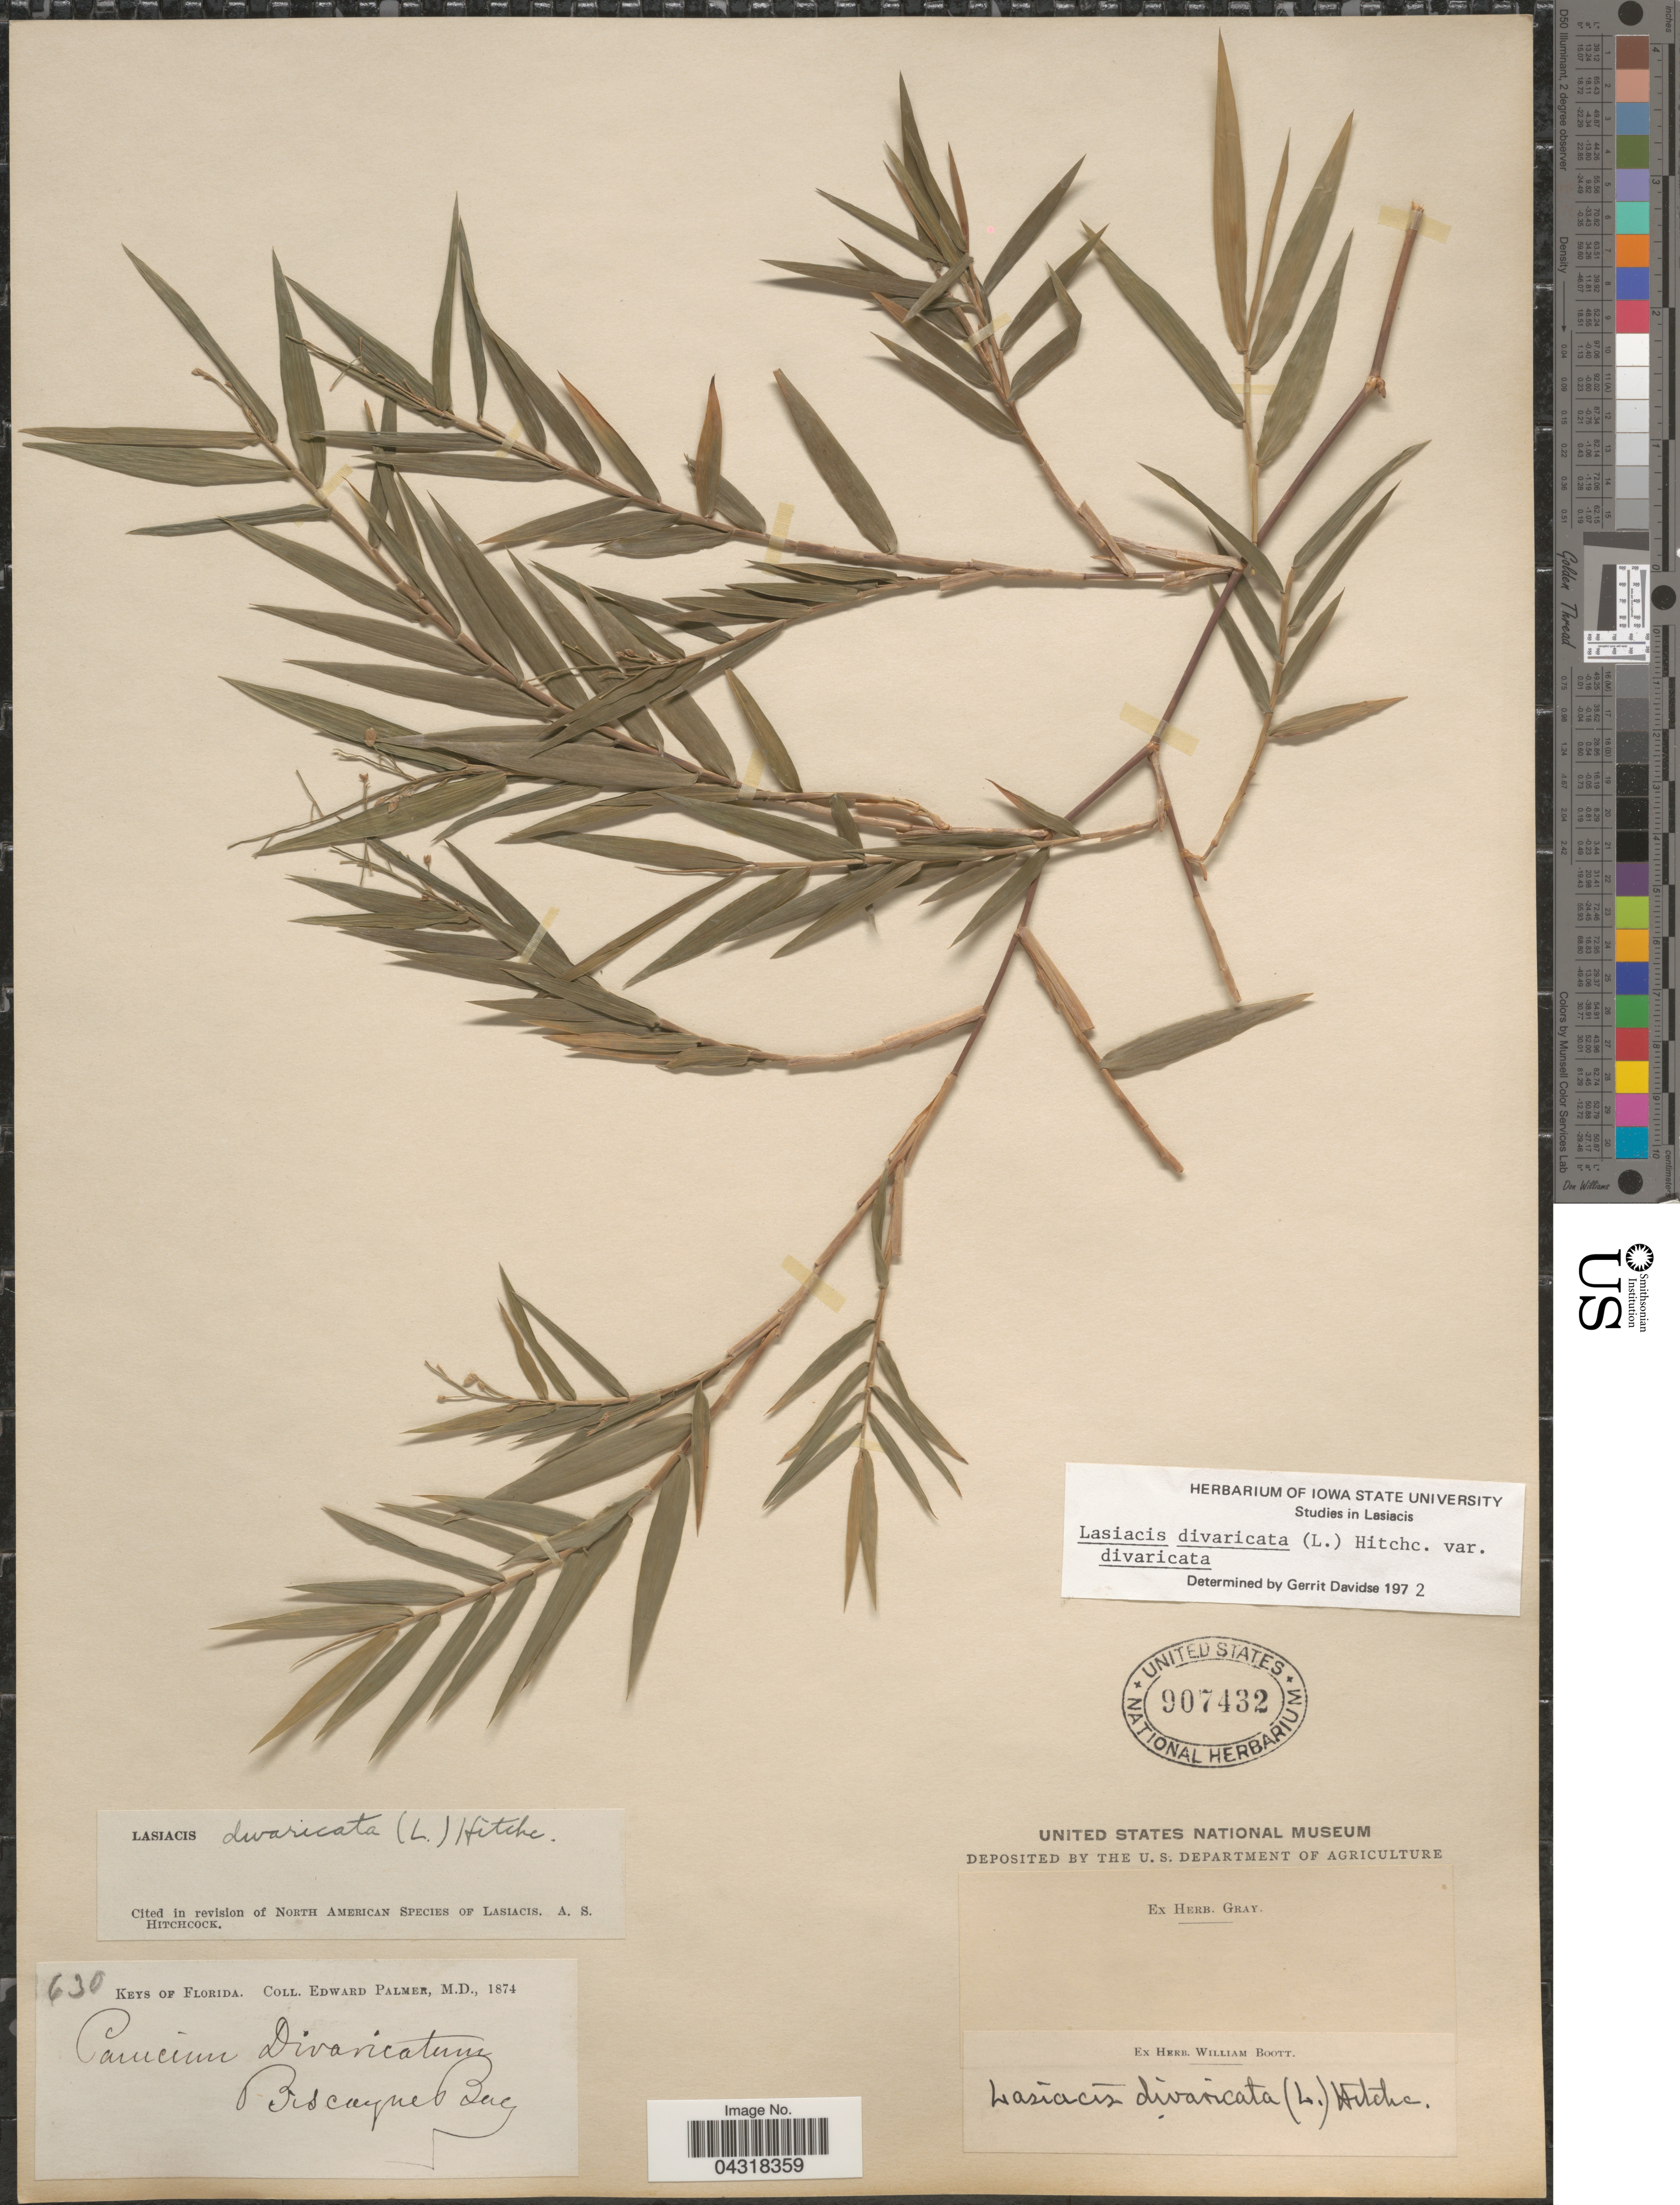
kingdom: Plantae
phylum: Tracheophyta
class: Liliopsida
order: Poales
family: Poaceae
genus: Lasiacis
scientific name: Lasiacis divaricata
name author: (L.) Hitchc.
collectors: E. Palmer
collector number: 630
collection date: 1874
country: United States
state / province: Florida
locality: Keys of Florida. Biscayne Bay.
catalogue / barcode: US 907432